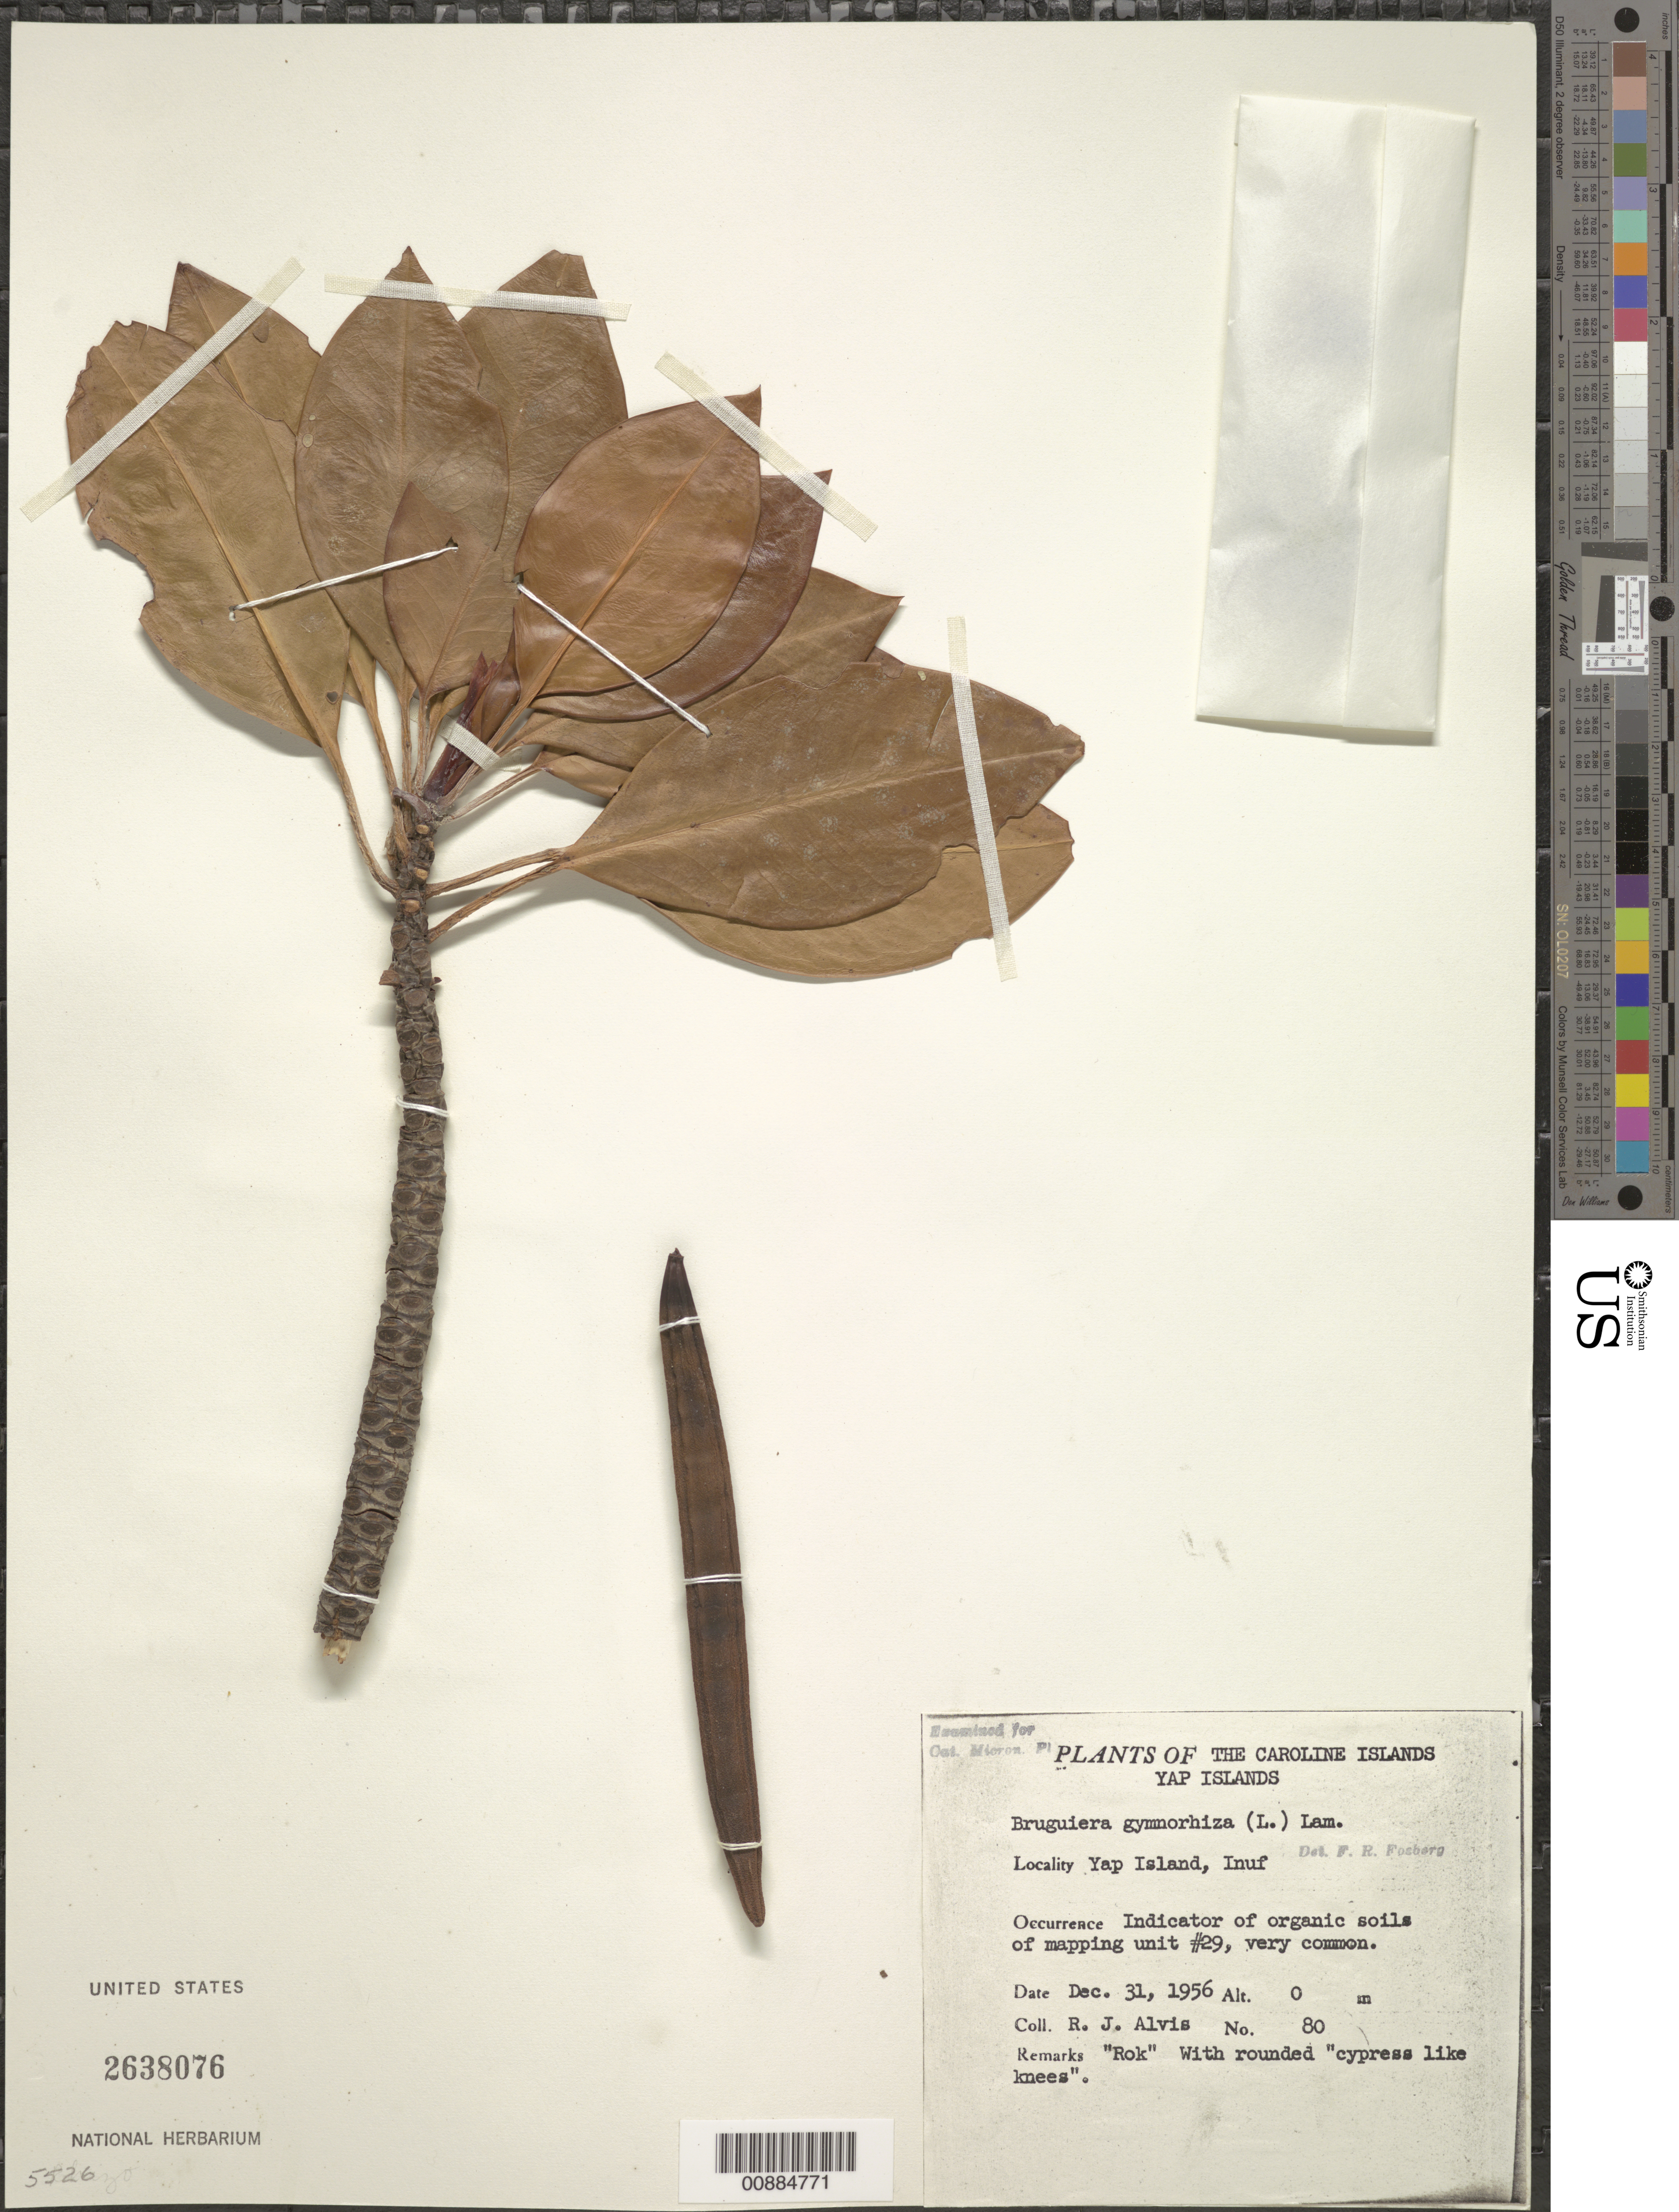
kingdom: Plantae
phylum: Tracheophyta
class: Magnoliopsida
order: Malpighiales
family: Rhizophoraceae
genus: Bruguiera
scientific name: Bruguiera gymnorhiza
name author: (L.) Savigny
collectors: R. Alvis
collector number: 80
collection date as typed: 31 Dec 1956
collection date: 1956-12-31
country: Micronesia, Federated States of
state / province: Yap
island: Yap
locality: Inuf.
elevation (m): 0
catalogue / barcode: US 2638076